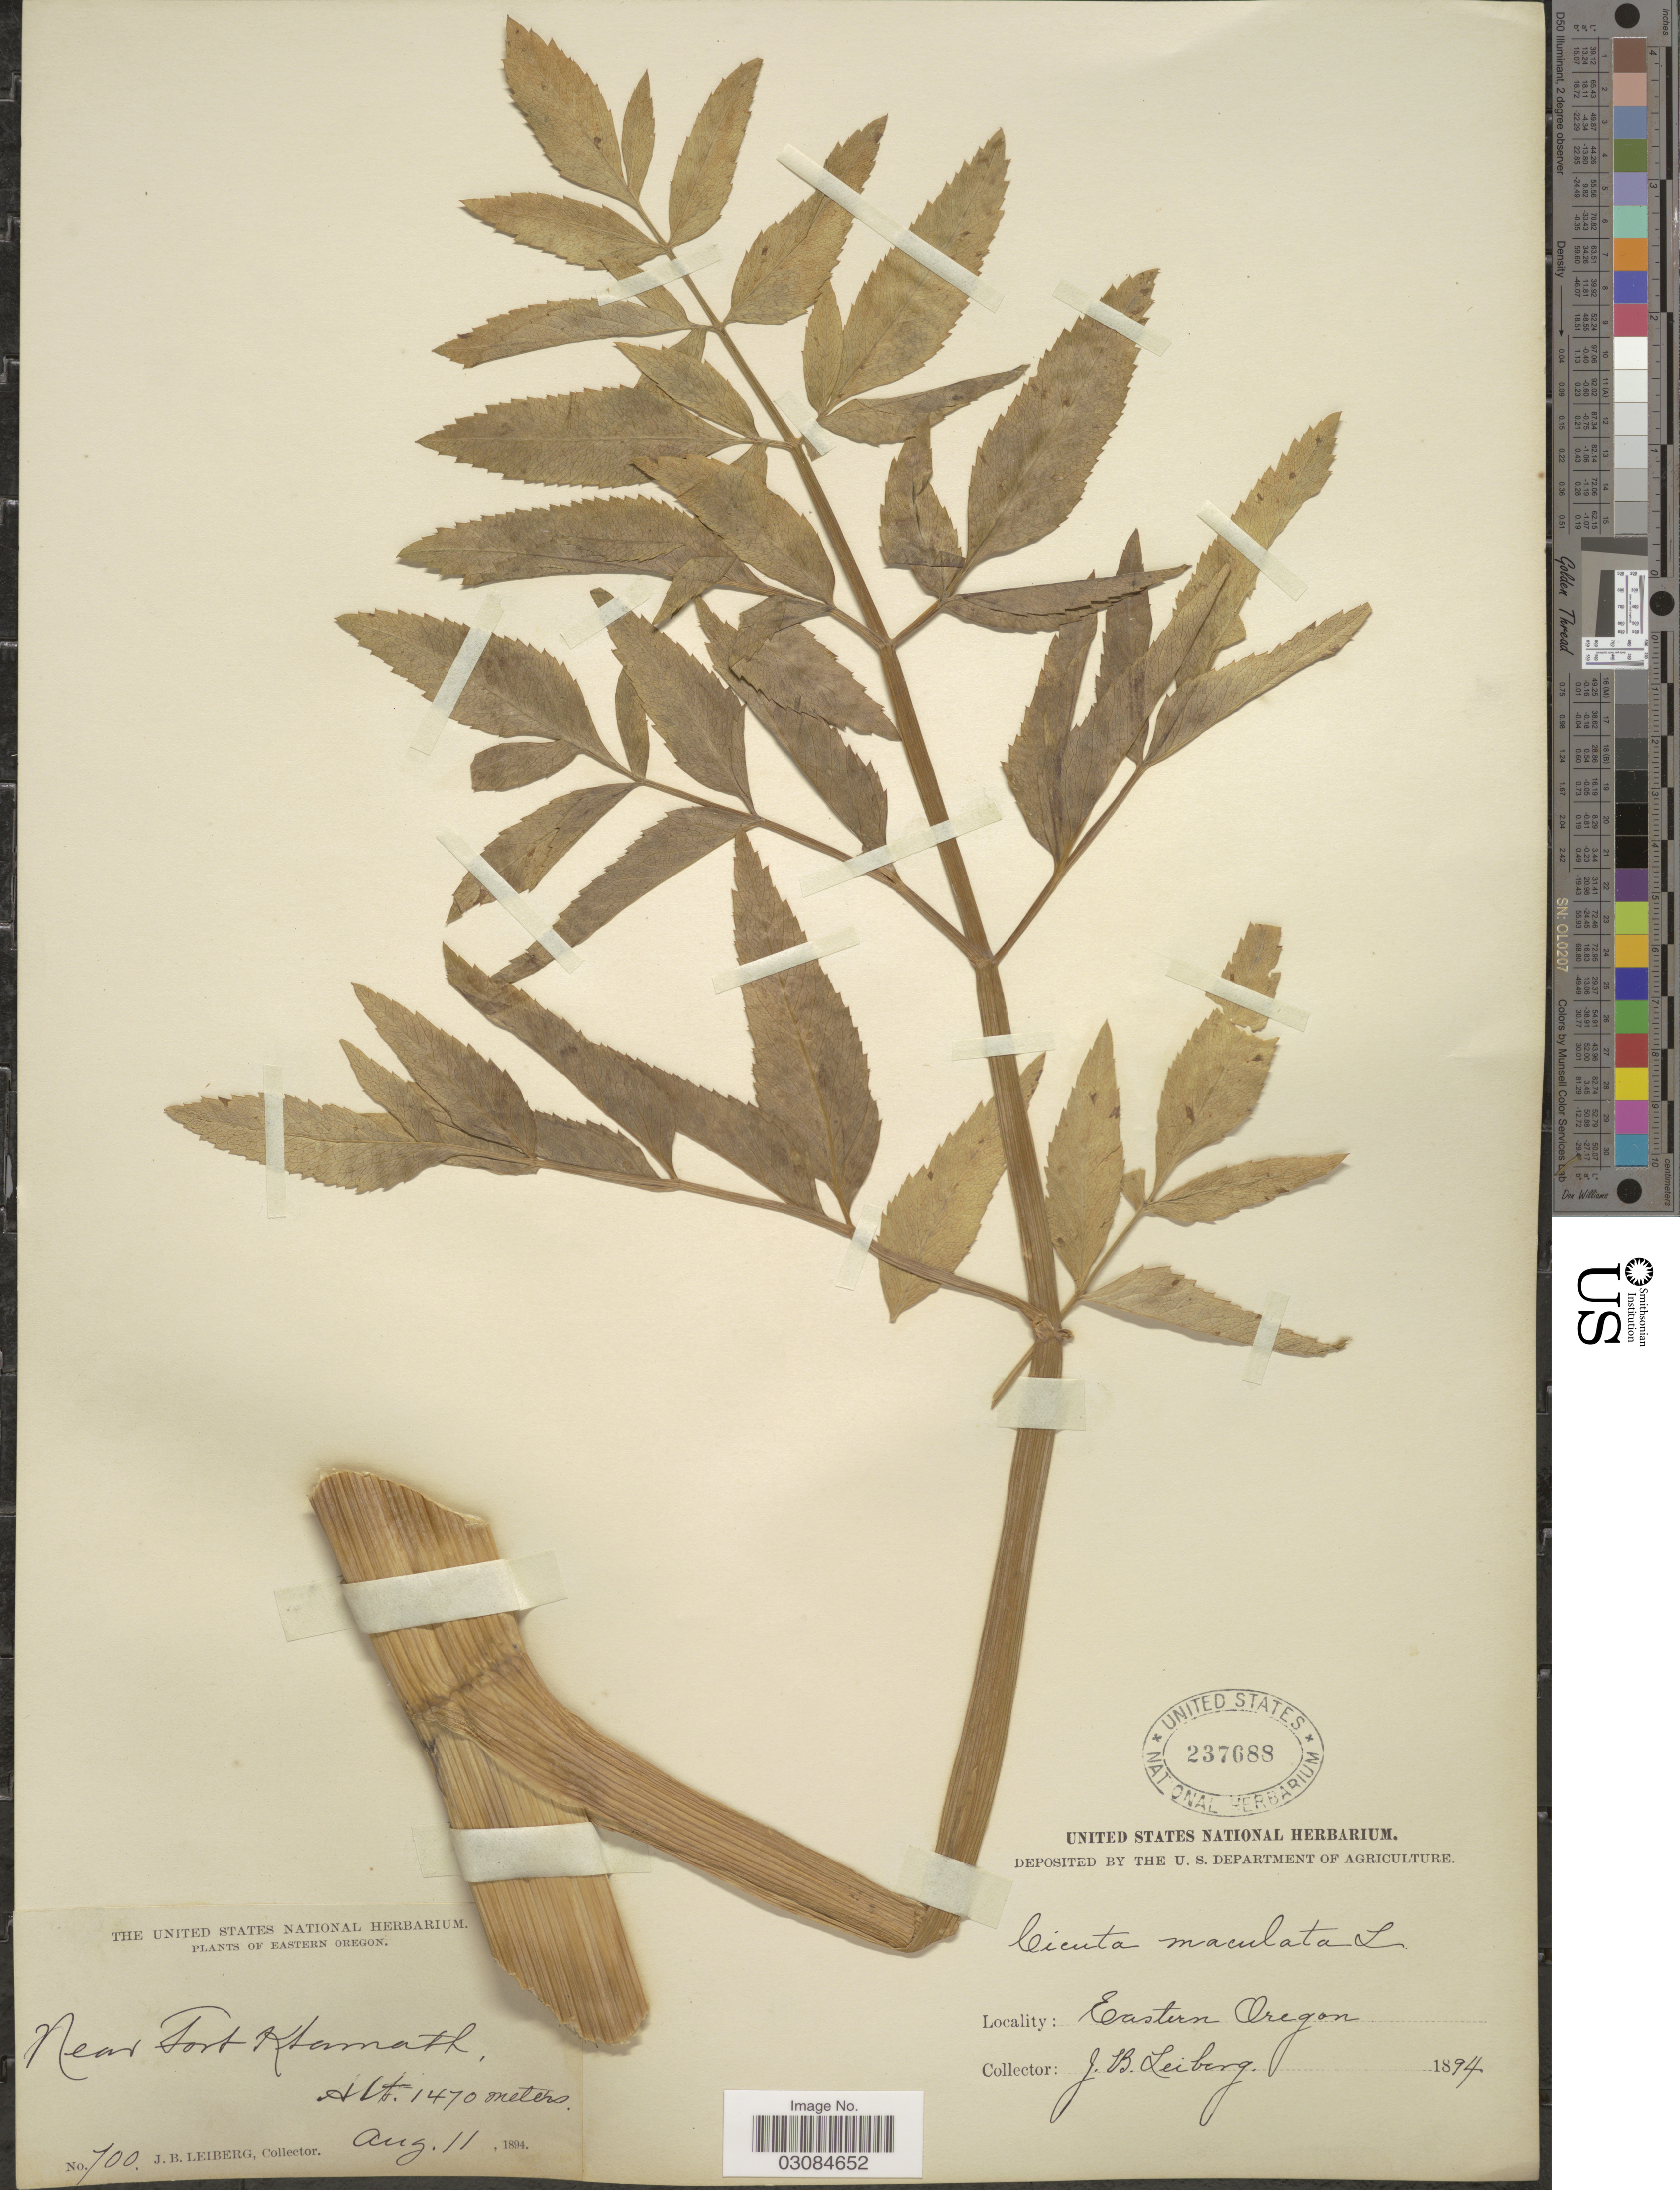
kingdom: Plantae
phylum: Tracheophyta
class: Magnoliopsida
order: Apiales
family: Apiaceae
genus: Cicuta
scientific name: Cicuta vagans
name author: Greene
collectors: J. B. Leiberg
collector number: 700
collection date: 1894-08-11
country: United States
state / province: Oregon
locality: Eastern Oregon. Near Fort Klamath.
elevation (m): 1470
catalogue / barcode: US 237688